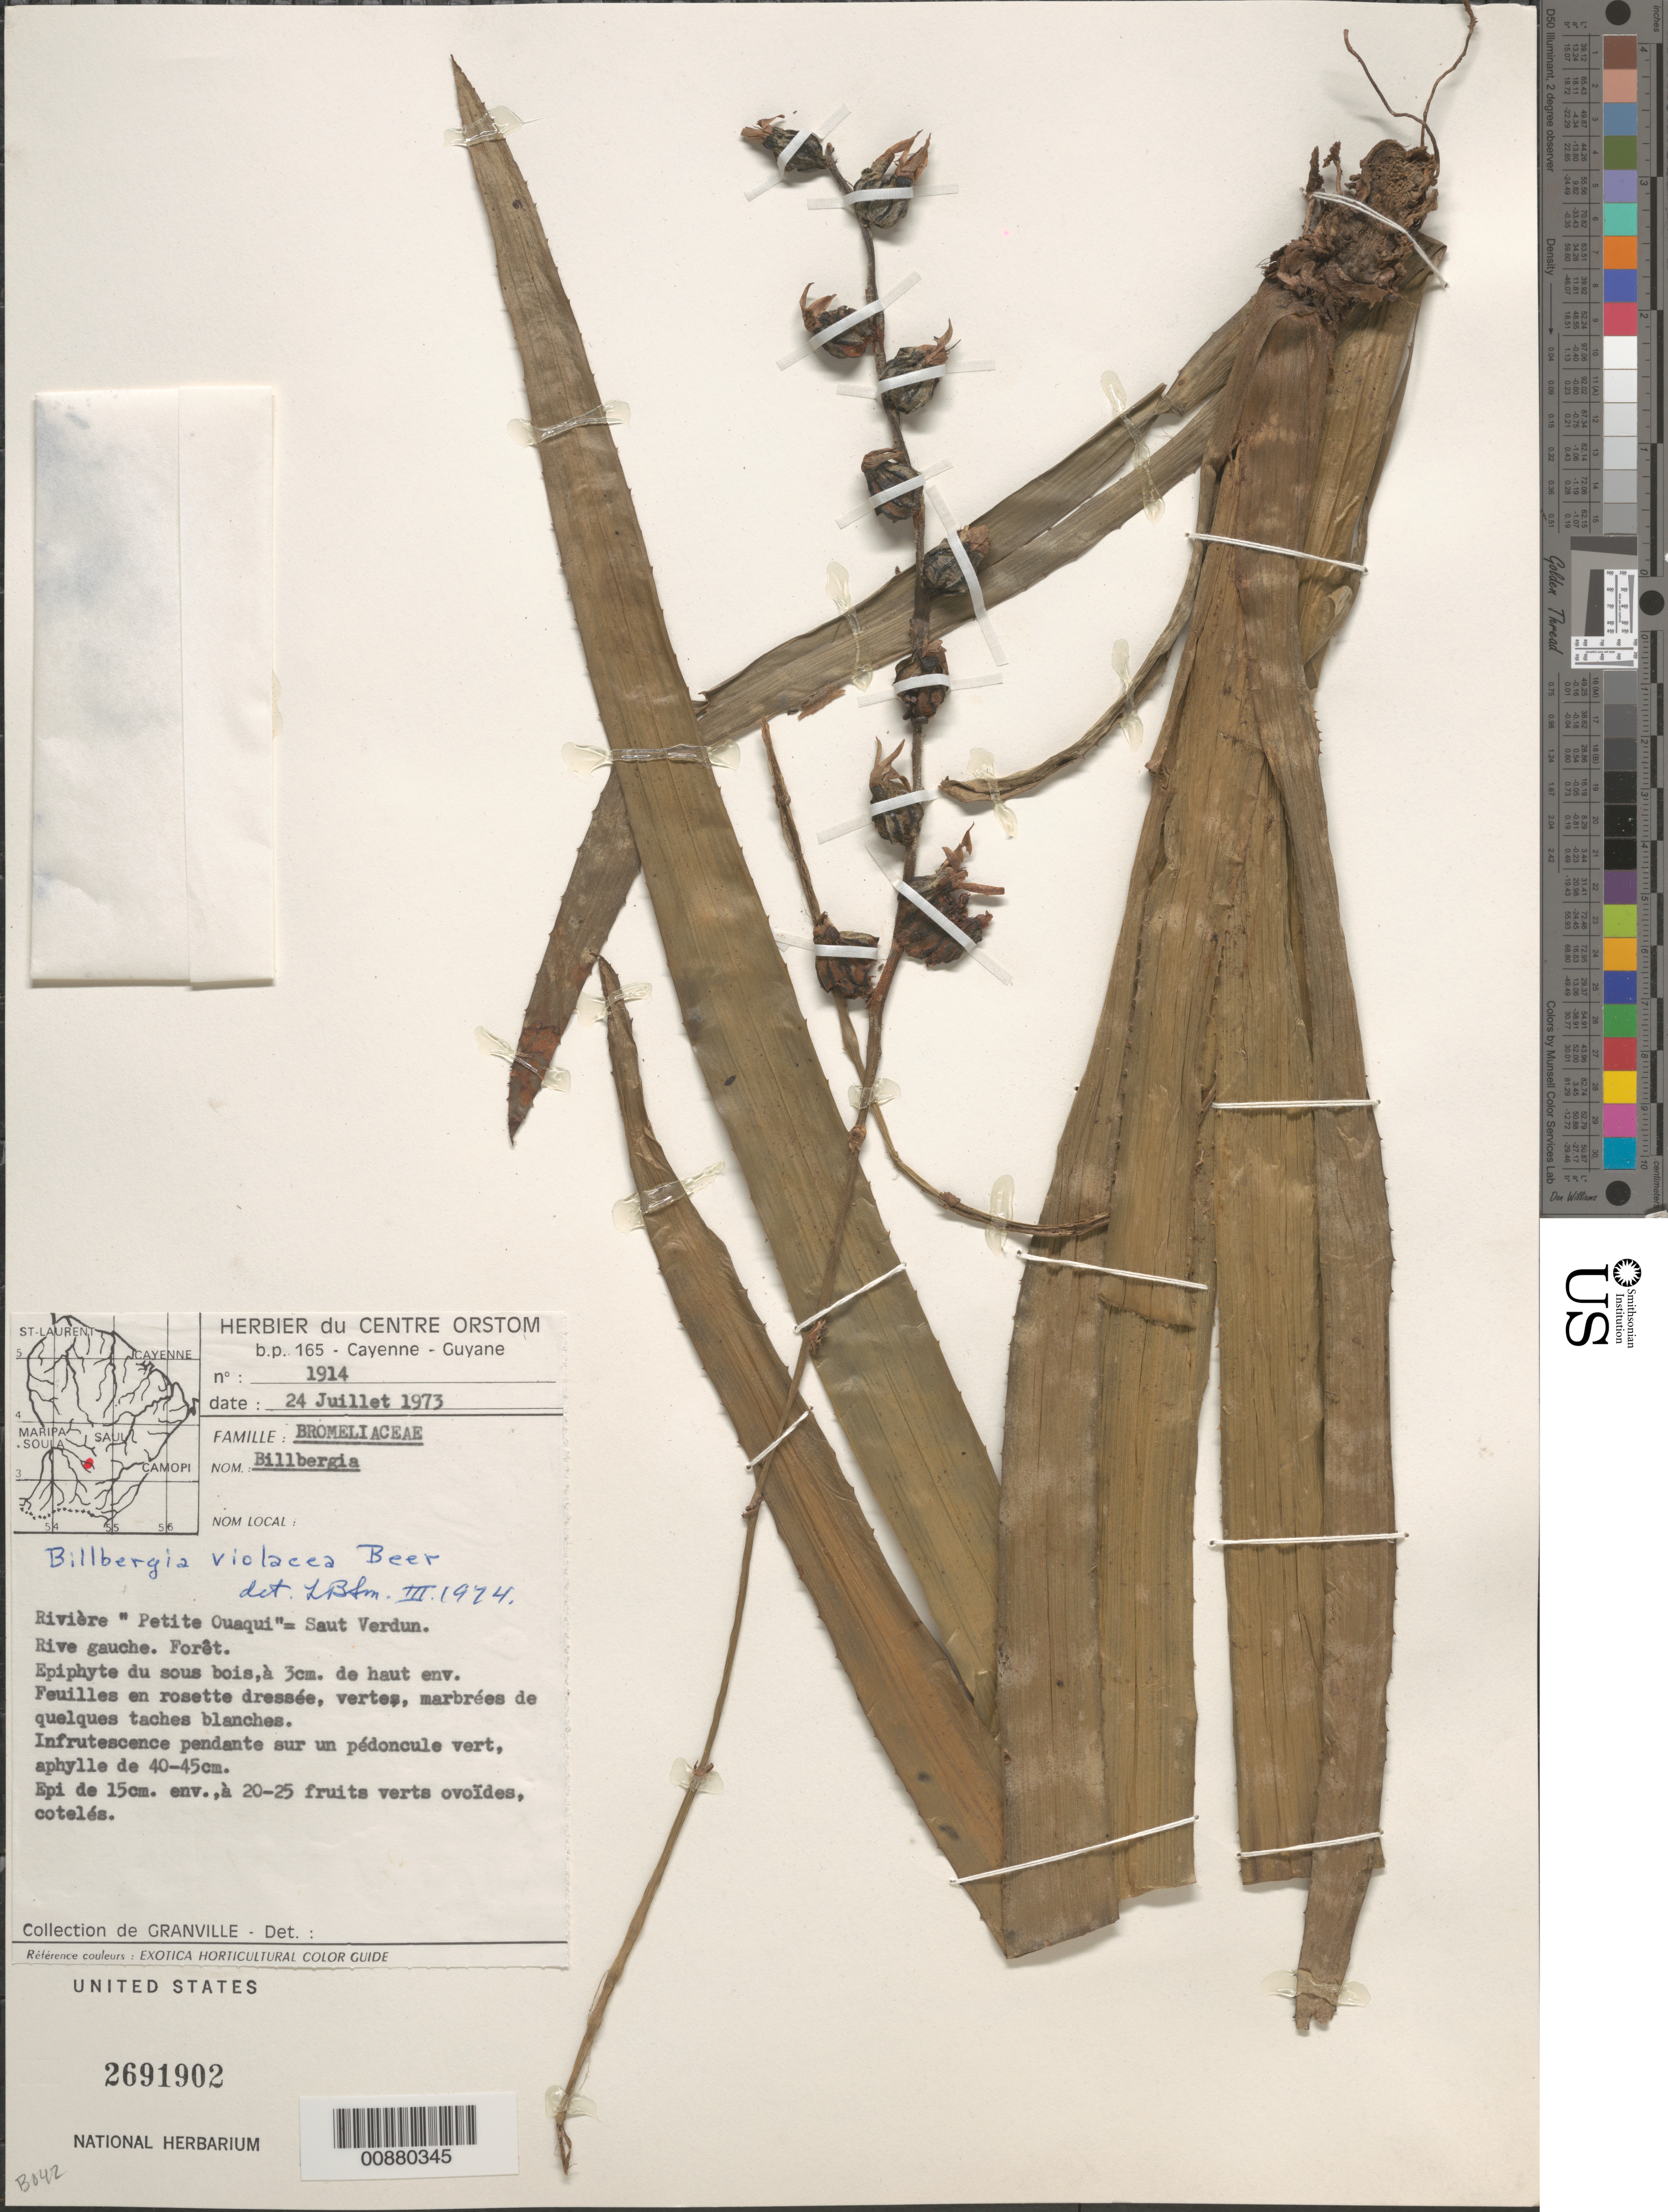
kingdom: Plantae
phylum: Tracheophyta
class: Liliopsida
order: Poales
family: Bromeliaceae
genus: Billbergia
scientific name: Billbergia violacea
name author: Beer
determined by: Smith, Lyman B., (US), NMNH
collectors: J.-J. de Granville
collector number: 1914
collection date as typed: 24-Jul-73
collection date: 1973-07-24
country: French Guiana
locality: Rivière "Petite Ouaqui", Saut Verdun; rive gauche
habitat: Forêt, sous bois, a 3cm de haut env.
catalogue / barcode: US 2691902